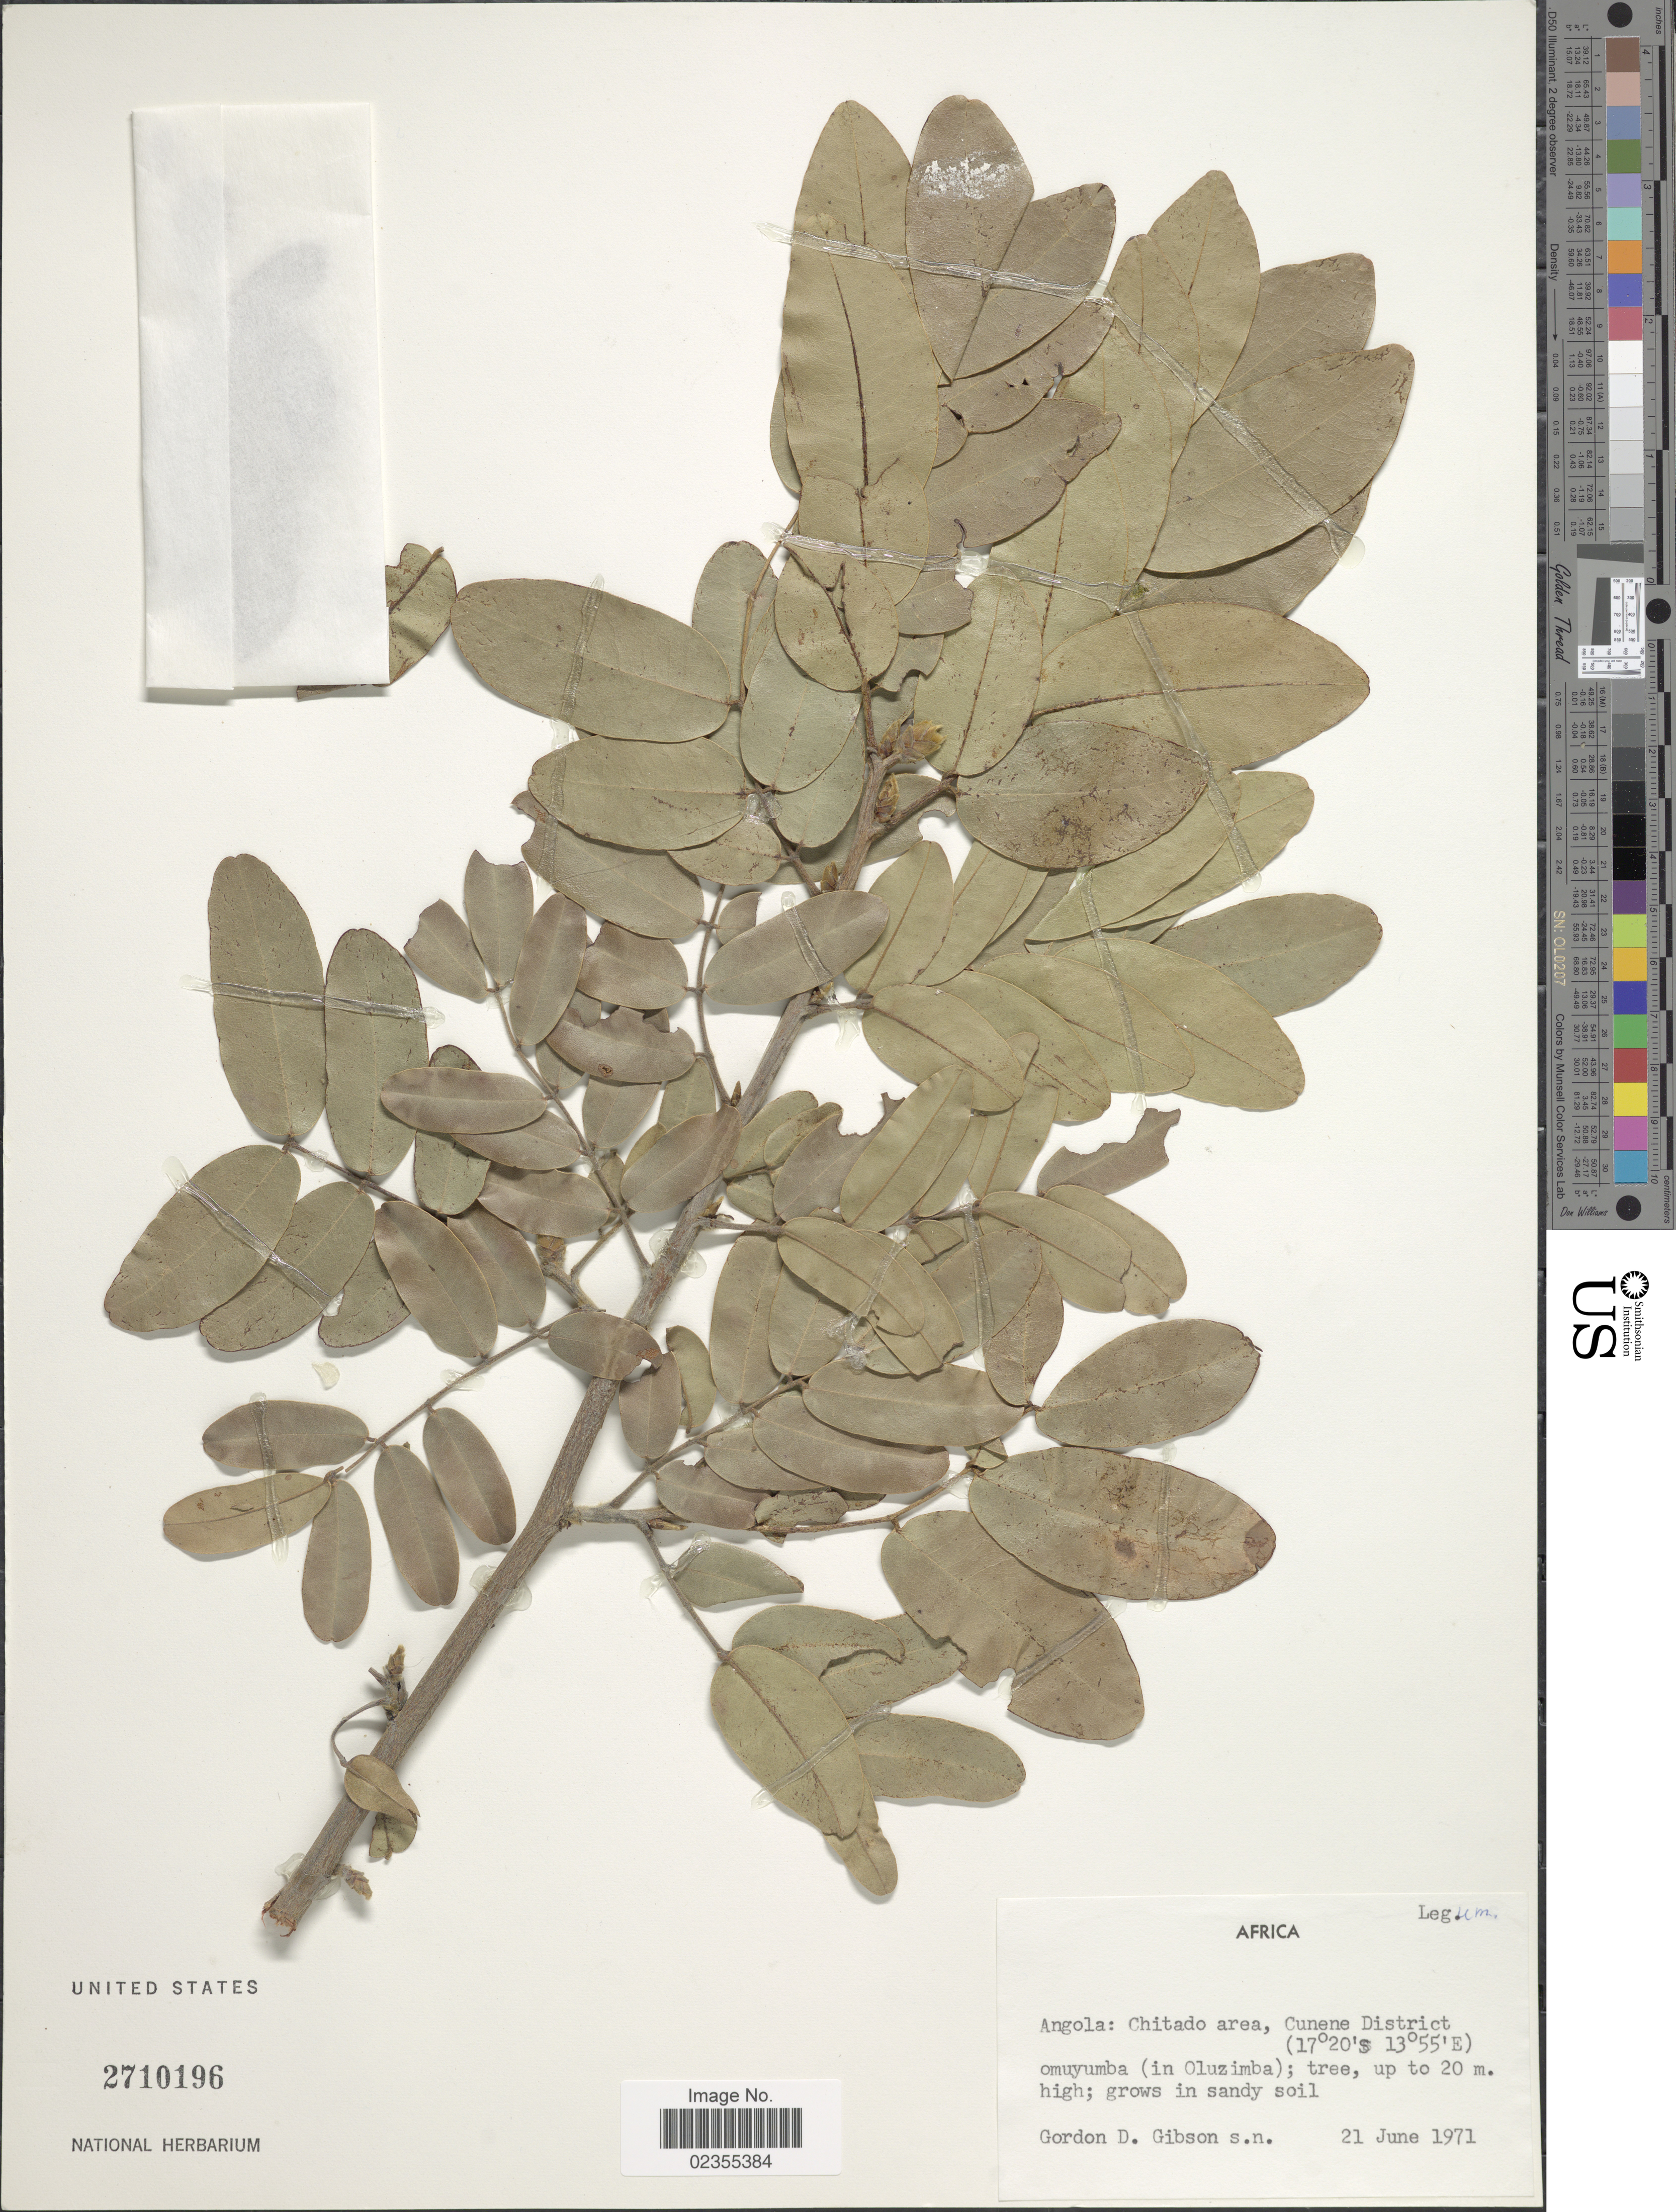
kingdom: Plantae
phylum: Tracheophyta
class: Magnoliopsida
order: Fabales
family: Fabaceae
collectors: G. D. Gibson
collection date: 1971-06-21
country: Angola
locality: Chitado area, Cunene District omuyumba (in Oluzimba)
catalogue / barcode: US 2710196